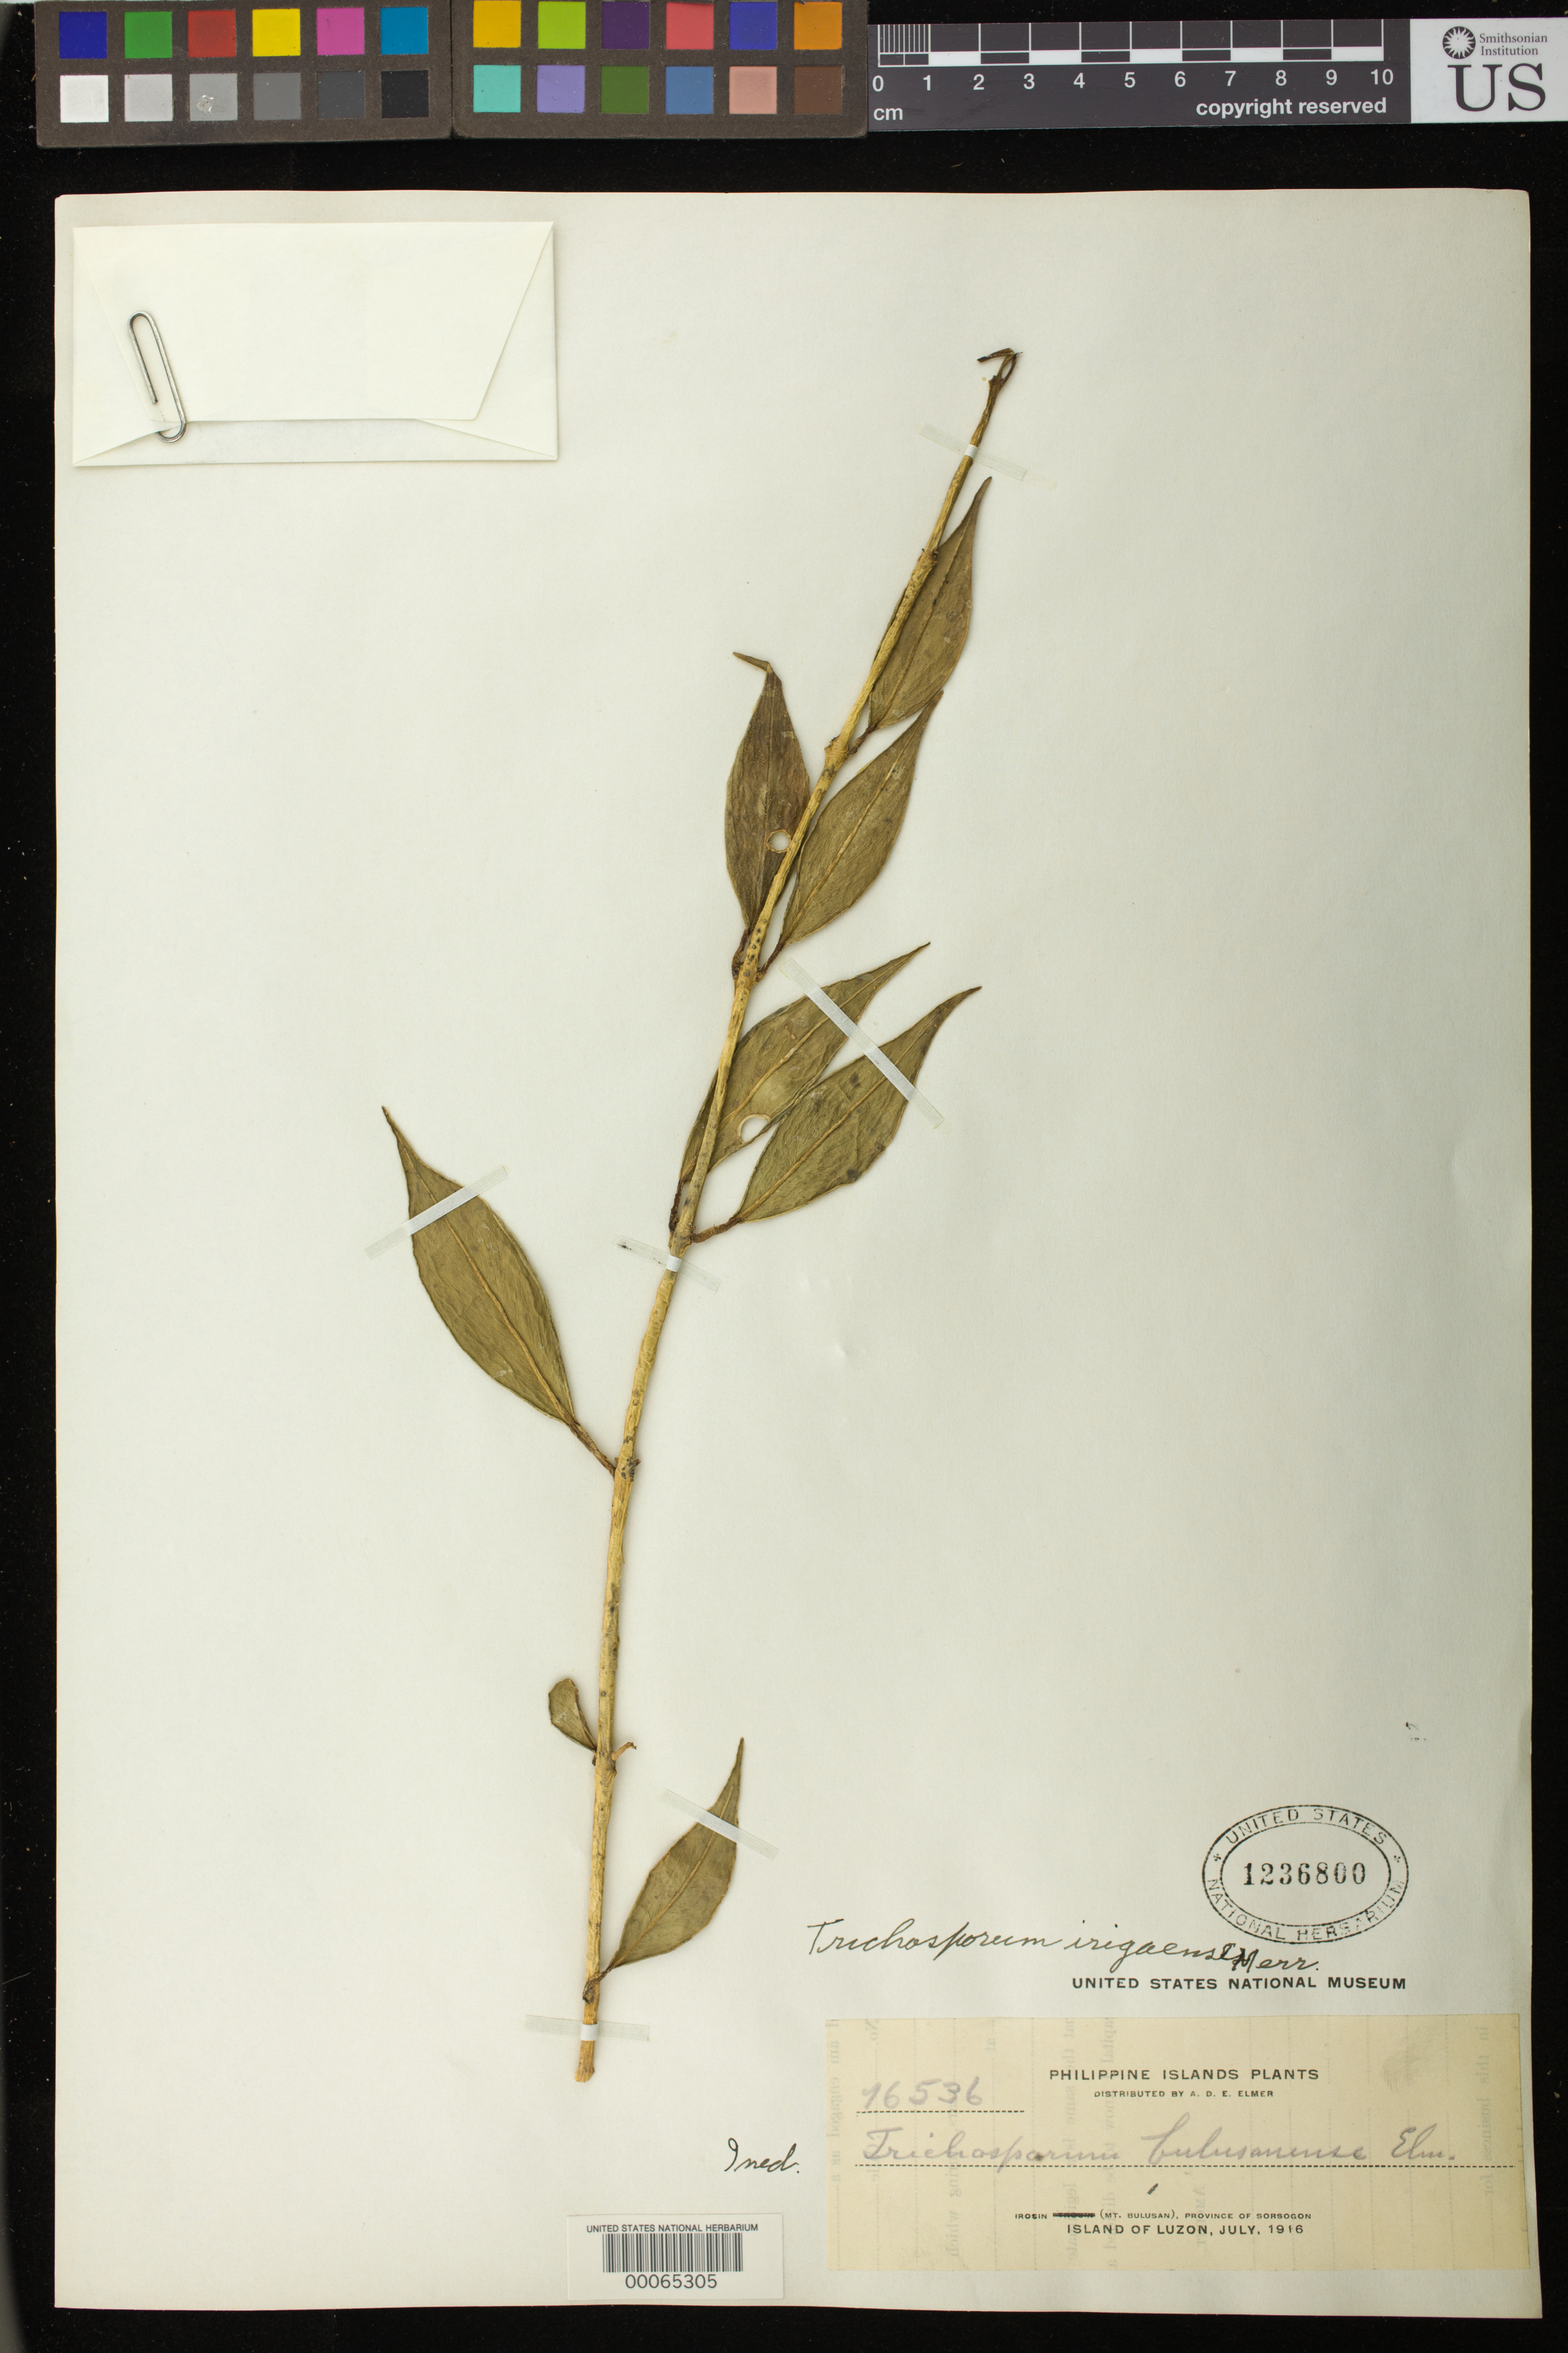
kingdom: Plantae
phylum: Tracheophyta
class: Magnoliopsida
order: Lamiales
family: Gesneriaceae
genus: Trichosporum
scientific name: Trichosporum irigaense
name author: Merr.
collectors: A. D. E. Elmer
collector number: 16536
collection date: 1916-07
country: Philippines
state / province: Bicol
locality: Irosin (Mt. Bulusan), Province of Sorsogon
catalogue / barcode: US 1236800